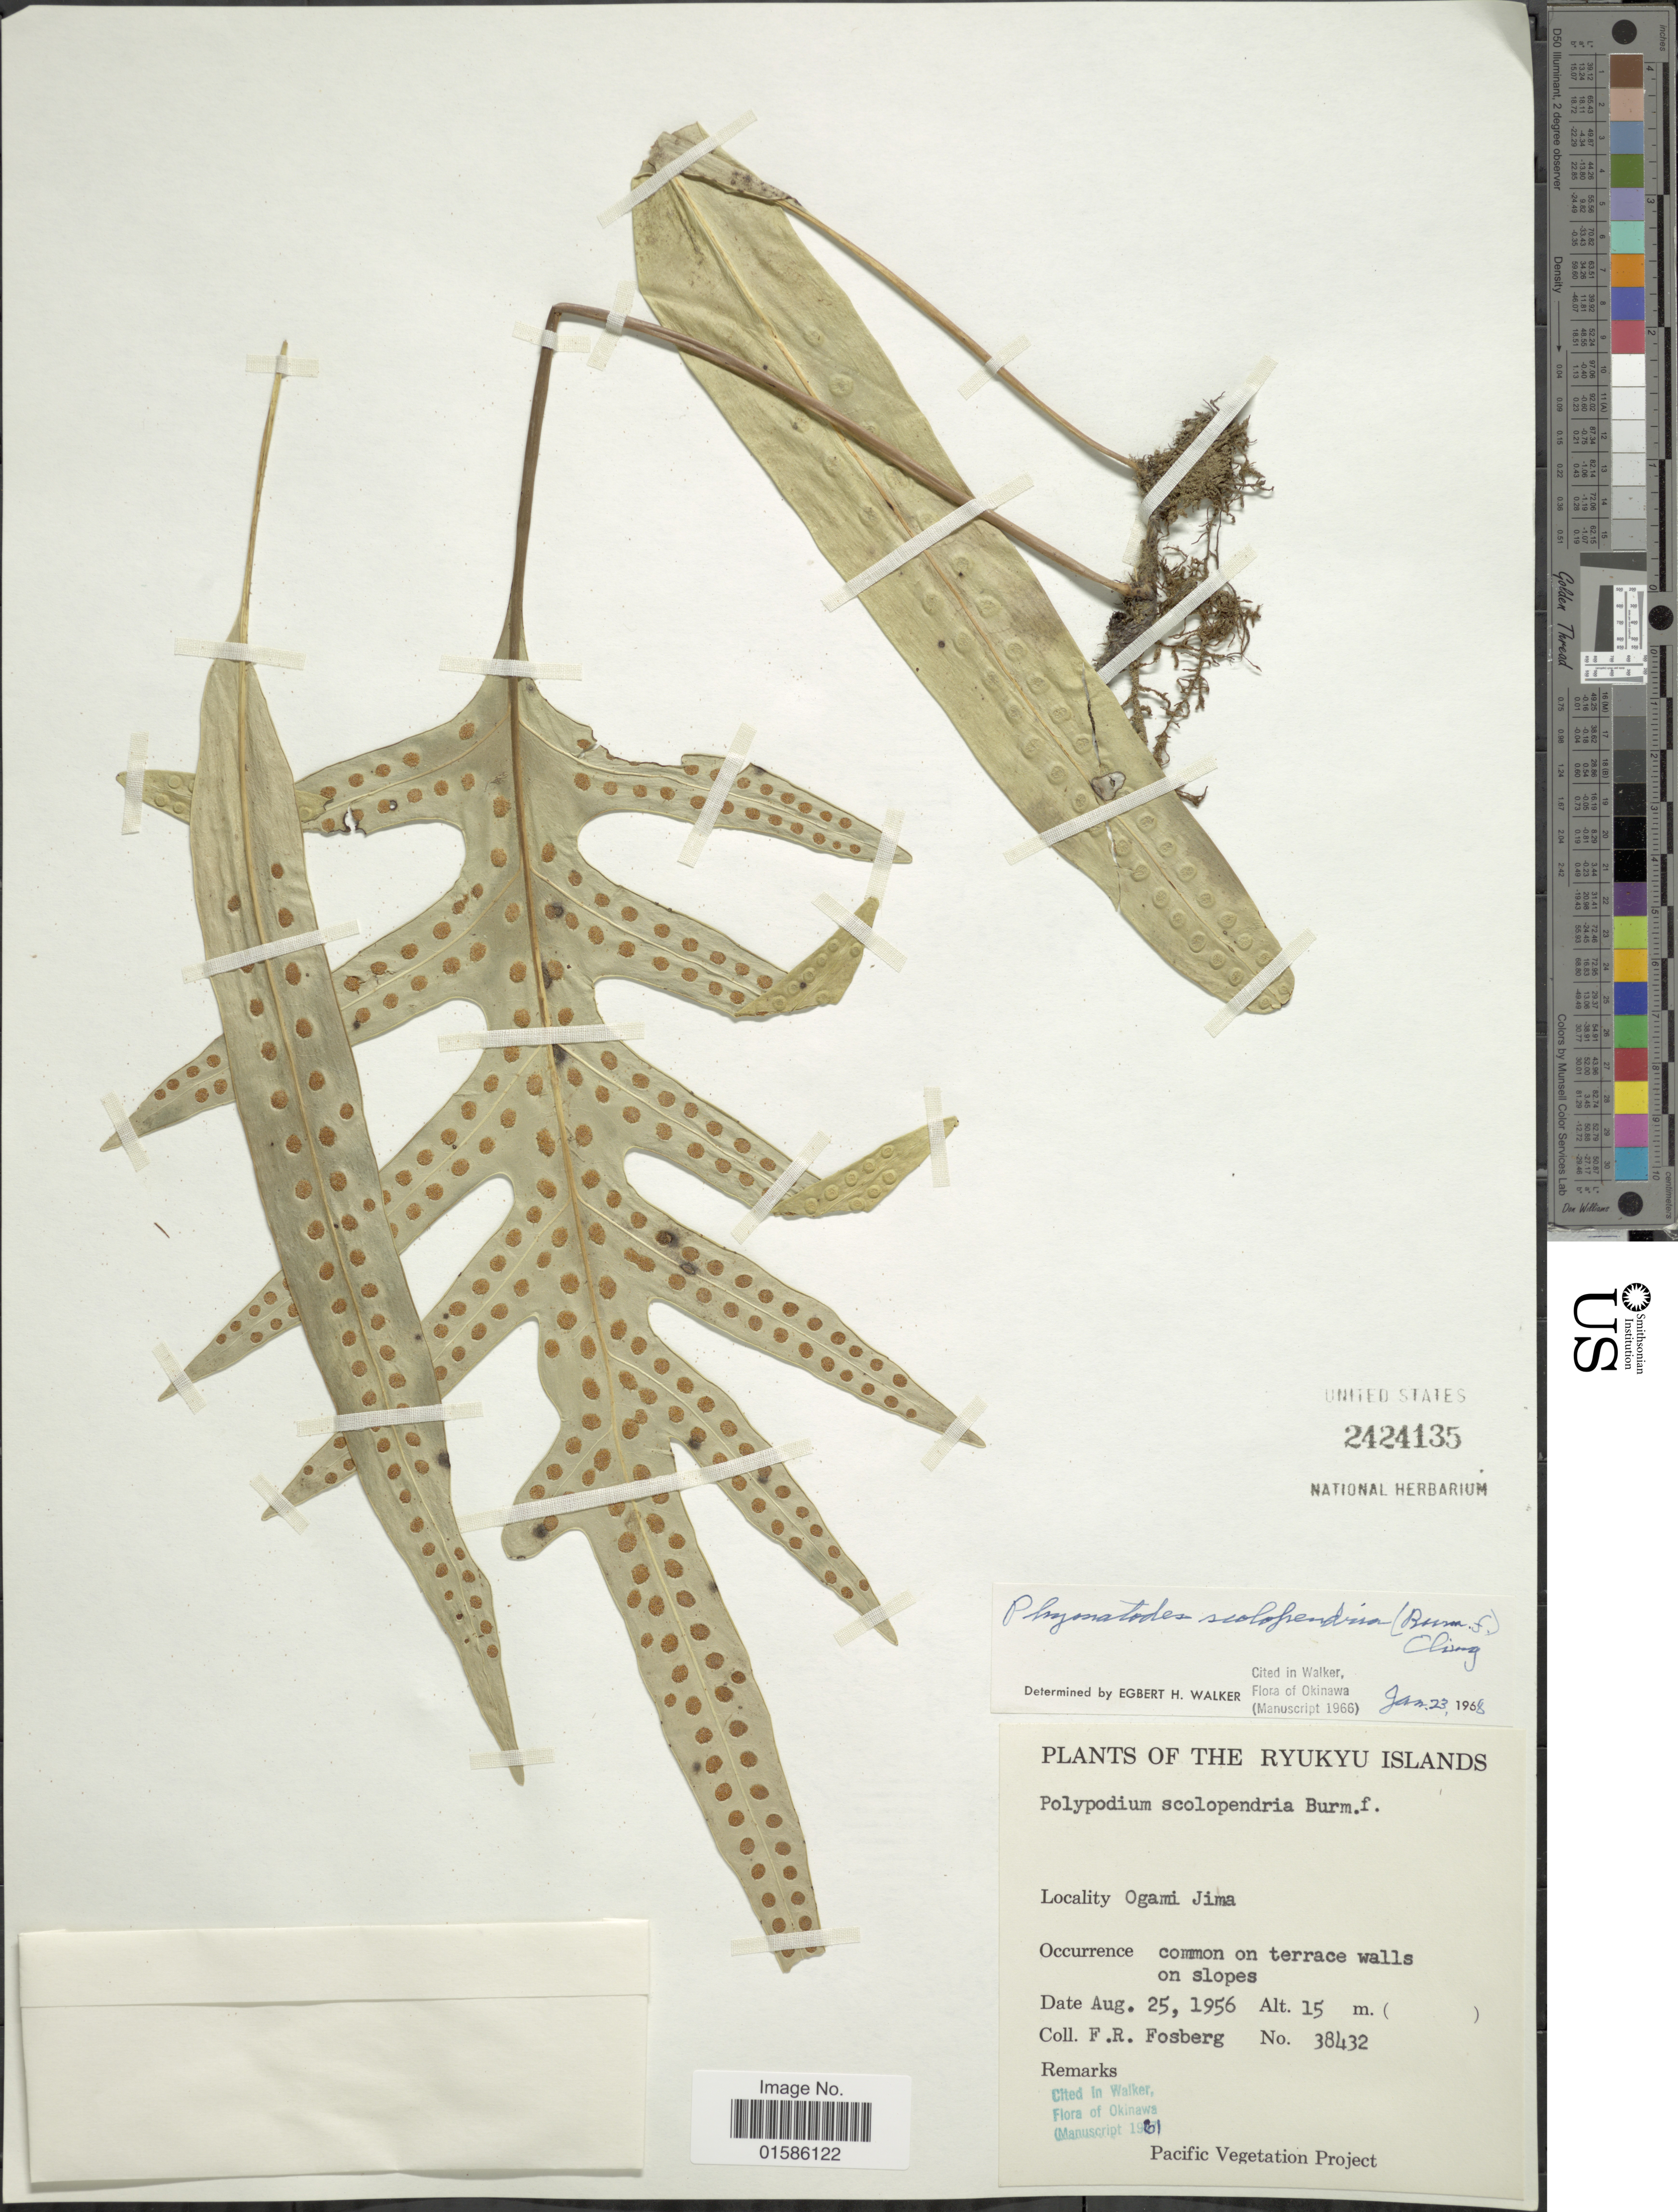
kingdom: Plantae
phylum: Tracheophyta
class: Polypodiopsida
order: Polypodiales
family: Polypodiaceae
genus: Microsorum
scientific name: Microsorum scolopendria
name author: (Burm. f.) Copel.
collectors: F. R. Fosberg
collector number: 38432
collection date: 1956-08-25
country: Japan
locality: The Ryukyu Islands, Ogami Jima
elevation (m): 15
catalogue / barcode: US 2424135